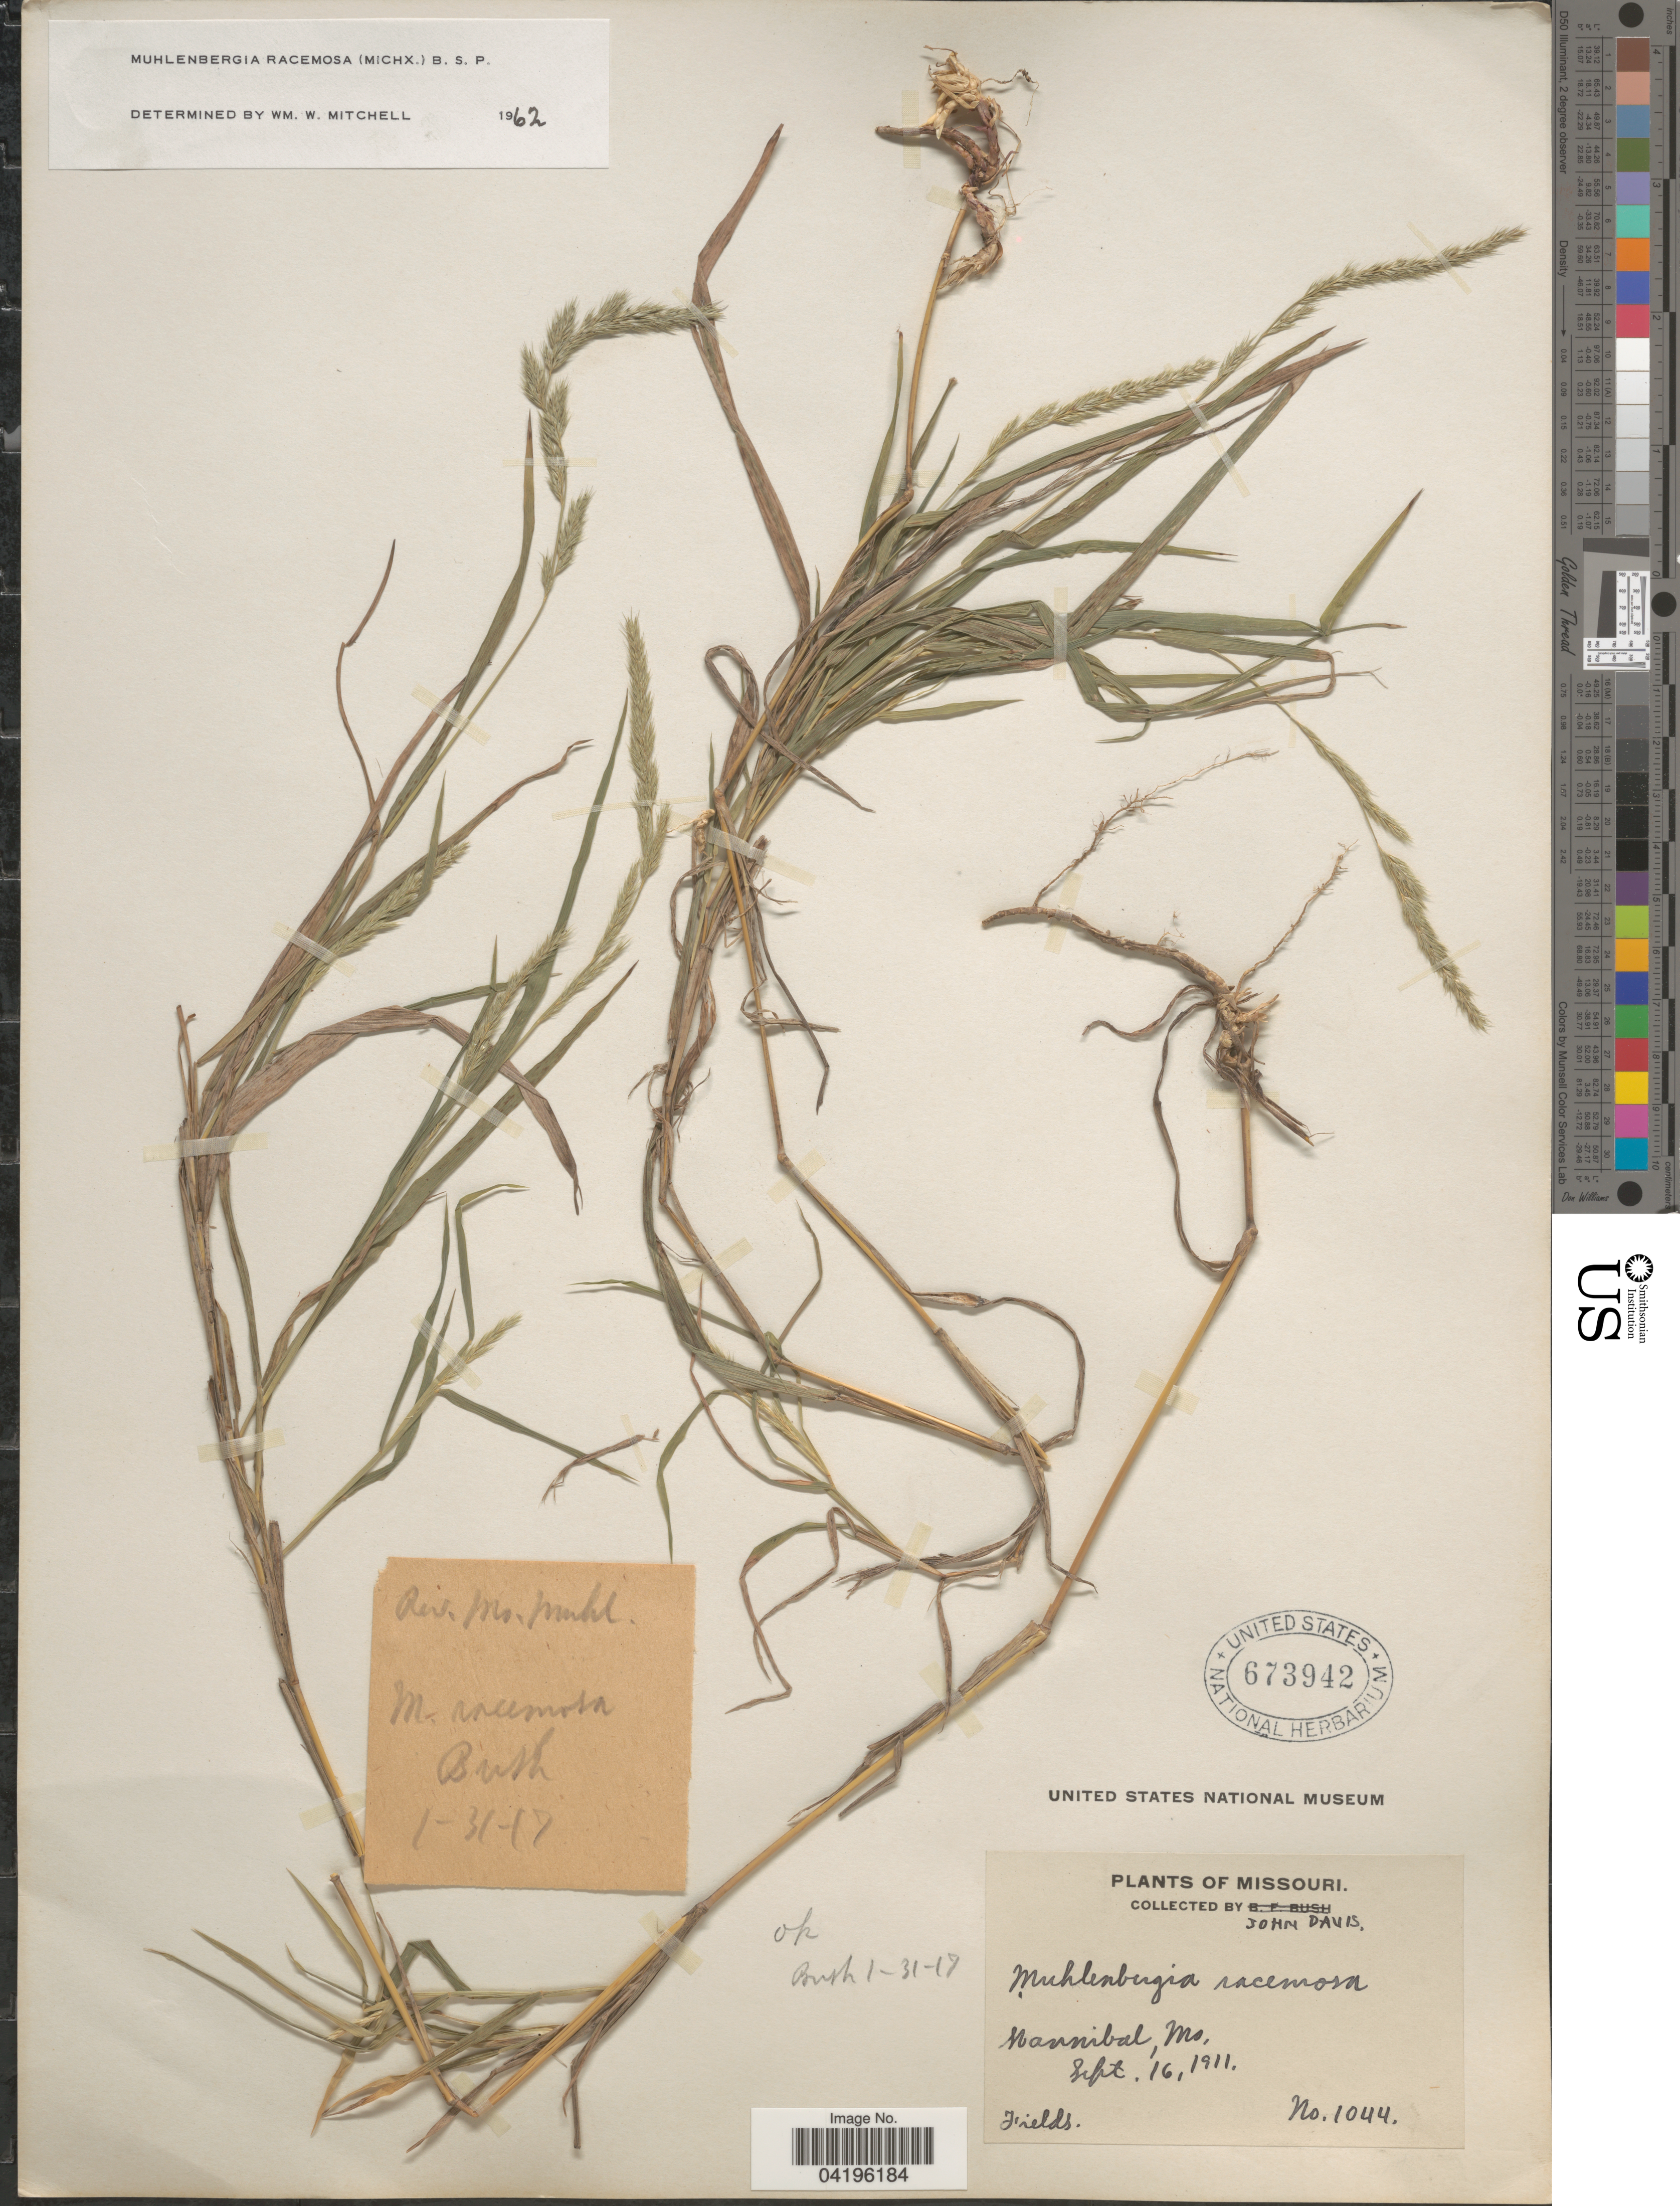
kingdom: Plantae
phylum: Tracheophyta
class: Liliopsida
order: Poales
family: Poaceae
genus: Muhlenbergia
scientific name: Muhlenbergia racemosa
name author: (Michx.) Britton et al.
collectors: J. Davis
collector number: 1044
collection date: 1911-09-16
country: United States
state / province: Missouri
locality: Hannibal.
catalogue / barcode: US 673942